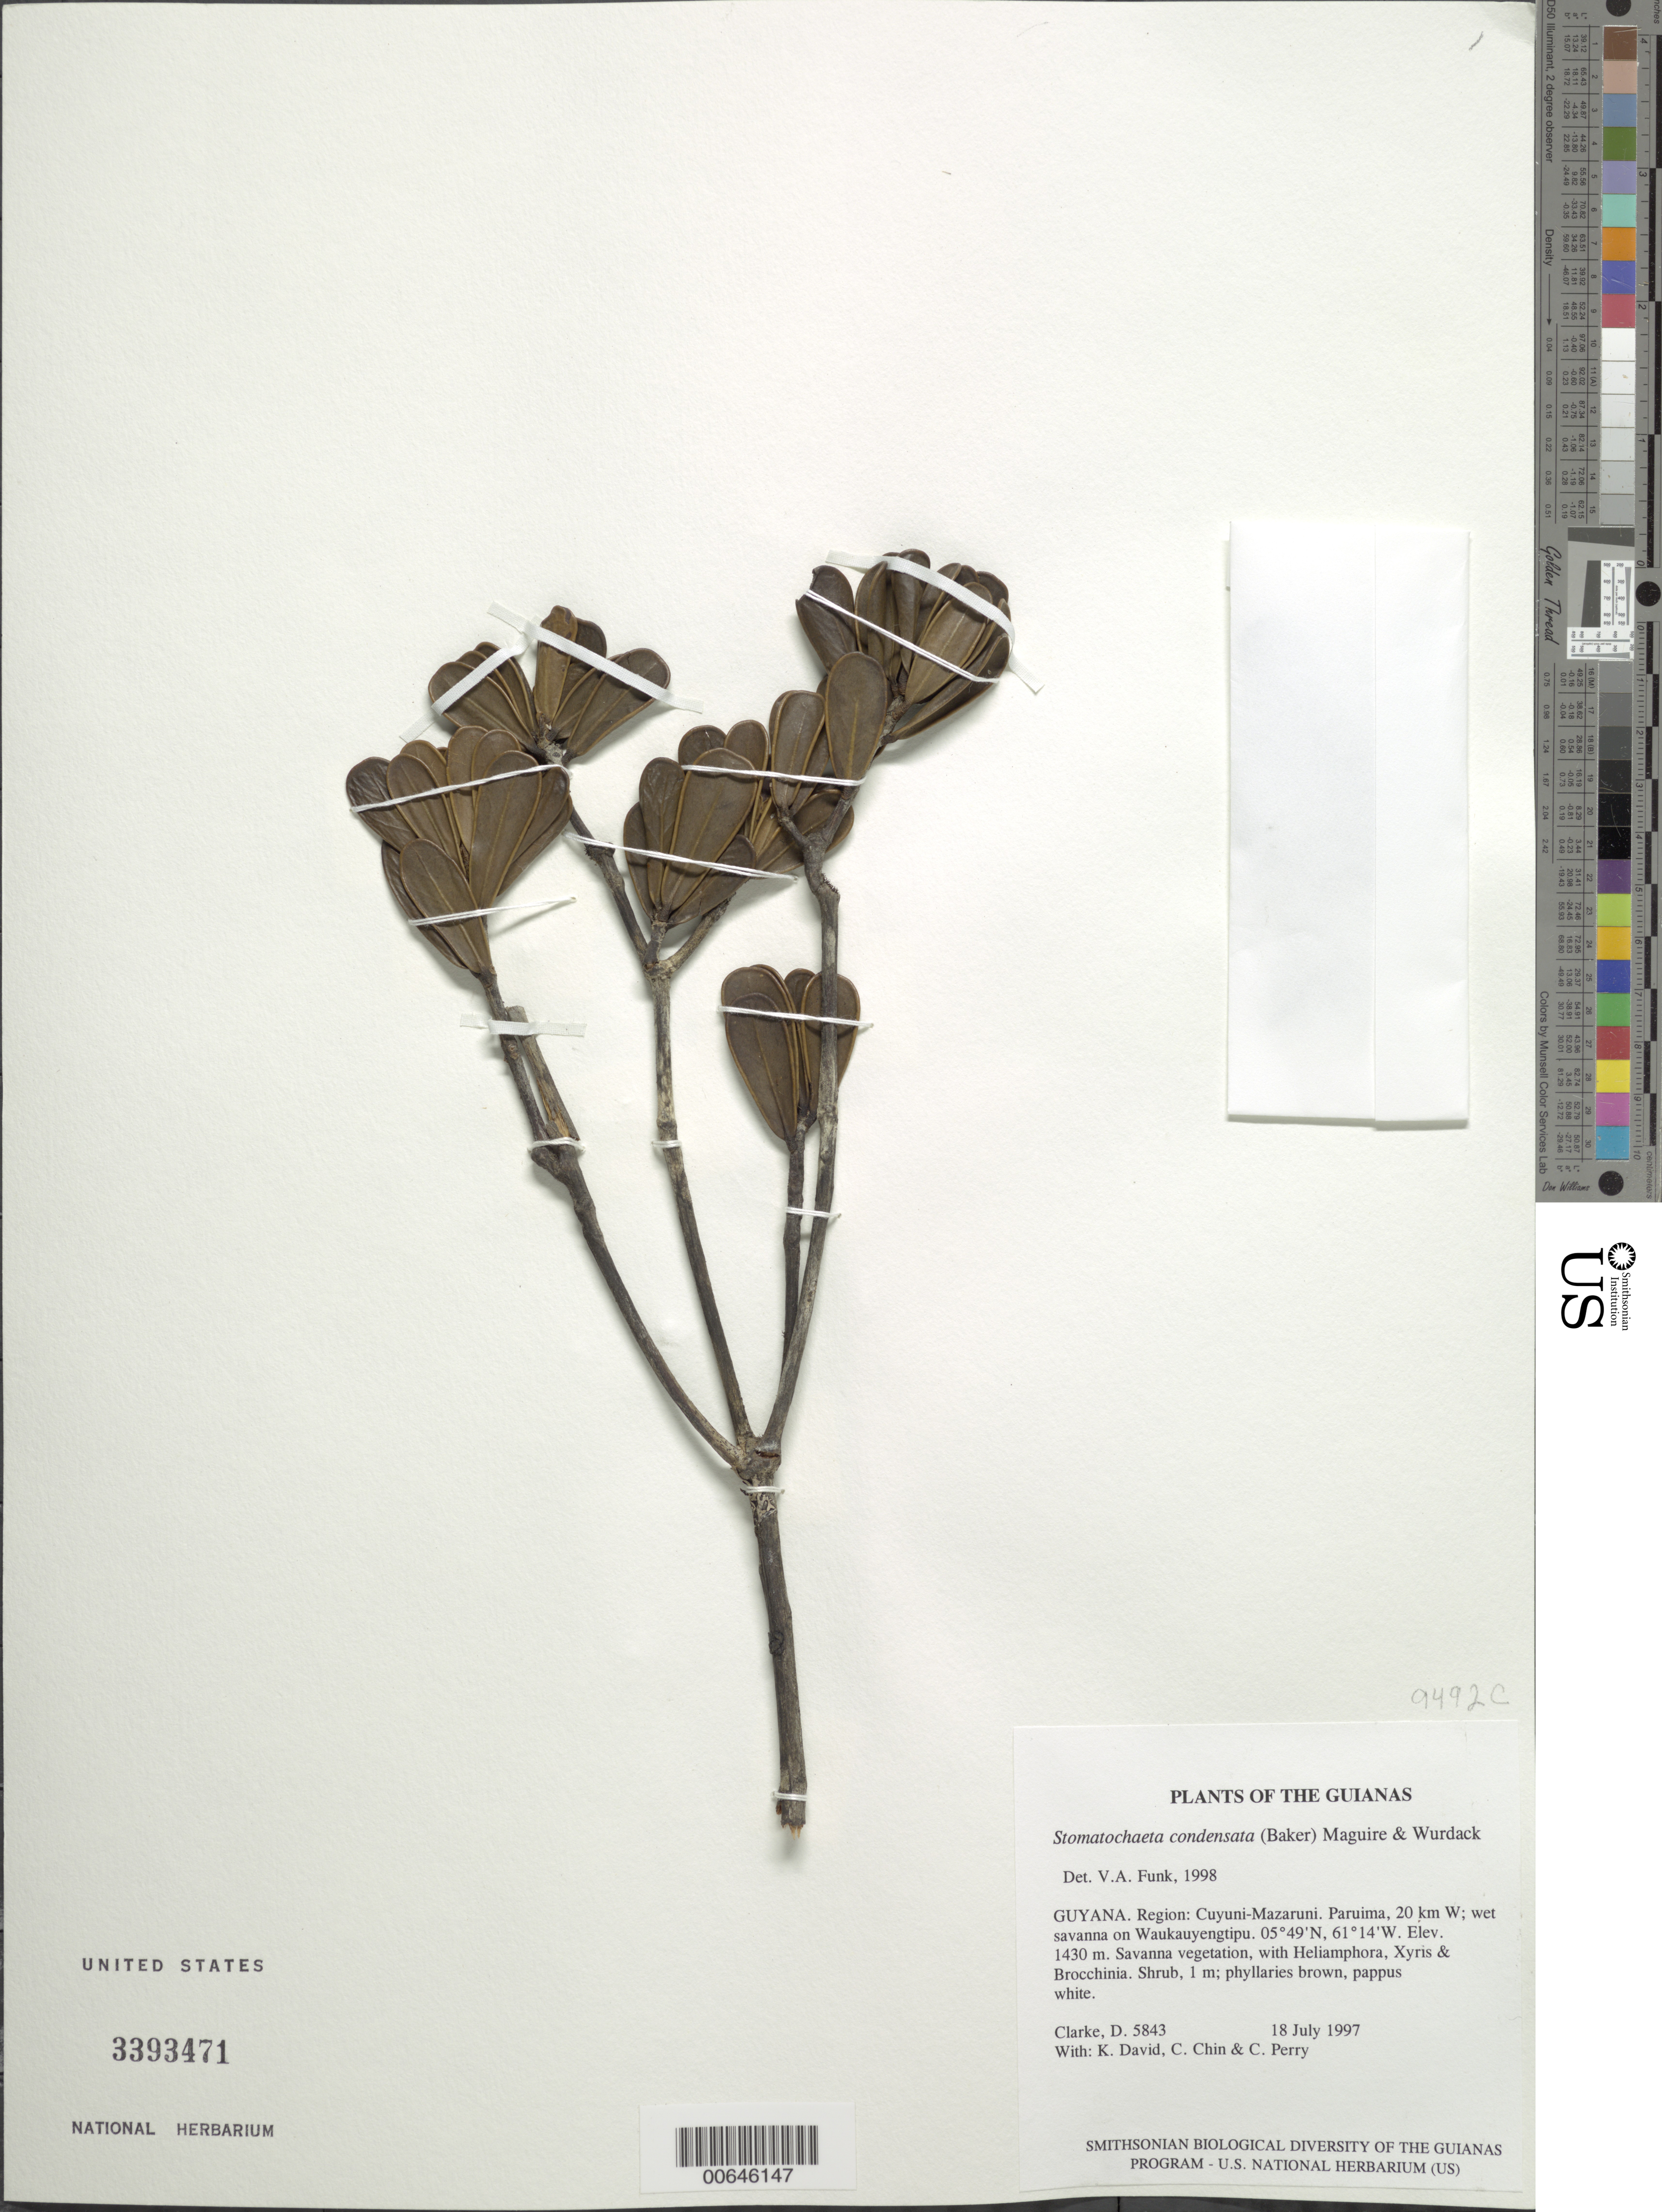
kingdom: Plantae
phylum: Tracheophyta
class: Magnoliopsida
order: Asterales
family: Asteraceae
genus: Stomatochaeta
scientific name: Stomatochaeta condensata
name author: (Baker) Maguire & Wurdack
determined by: Funk, Vicki A., (BOT), Smithsonian Institution - National Museum of Natural History (UNITED STATES)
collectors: H. D. Clarke, K. David, C. Chin & C. Perry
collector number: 5843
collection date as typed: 18 July 1997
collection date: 1997-07-18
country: Guyana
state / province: Cuyuni-Mazaruni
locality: Paruima, 20 km W; wet savanna on Waukauyengtipu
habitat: Savanna vegetation, with Heliamphora, Xyris & Brocchinia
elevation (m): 1430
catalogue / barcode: US 3393471